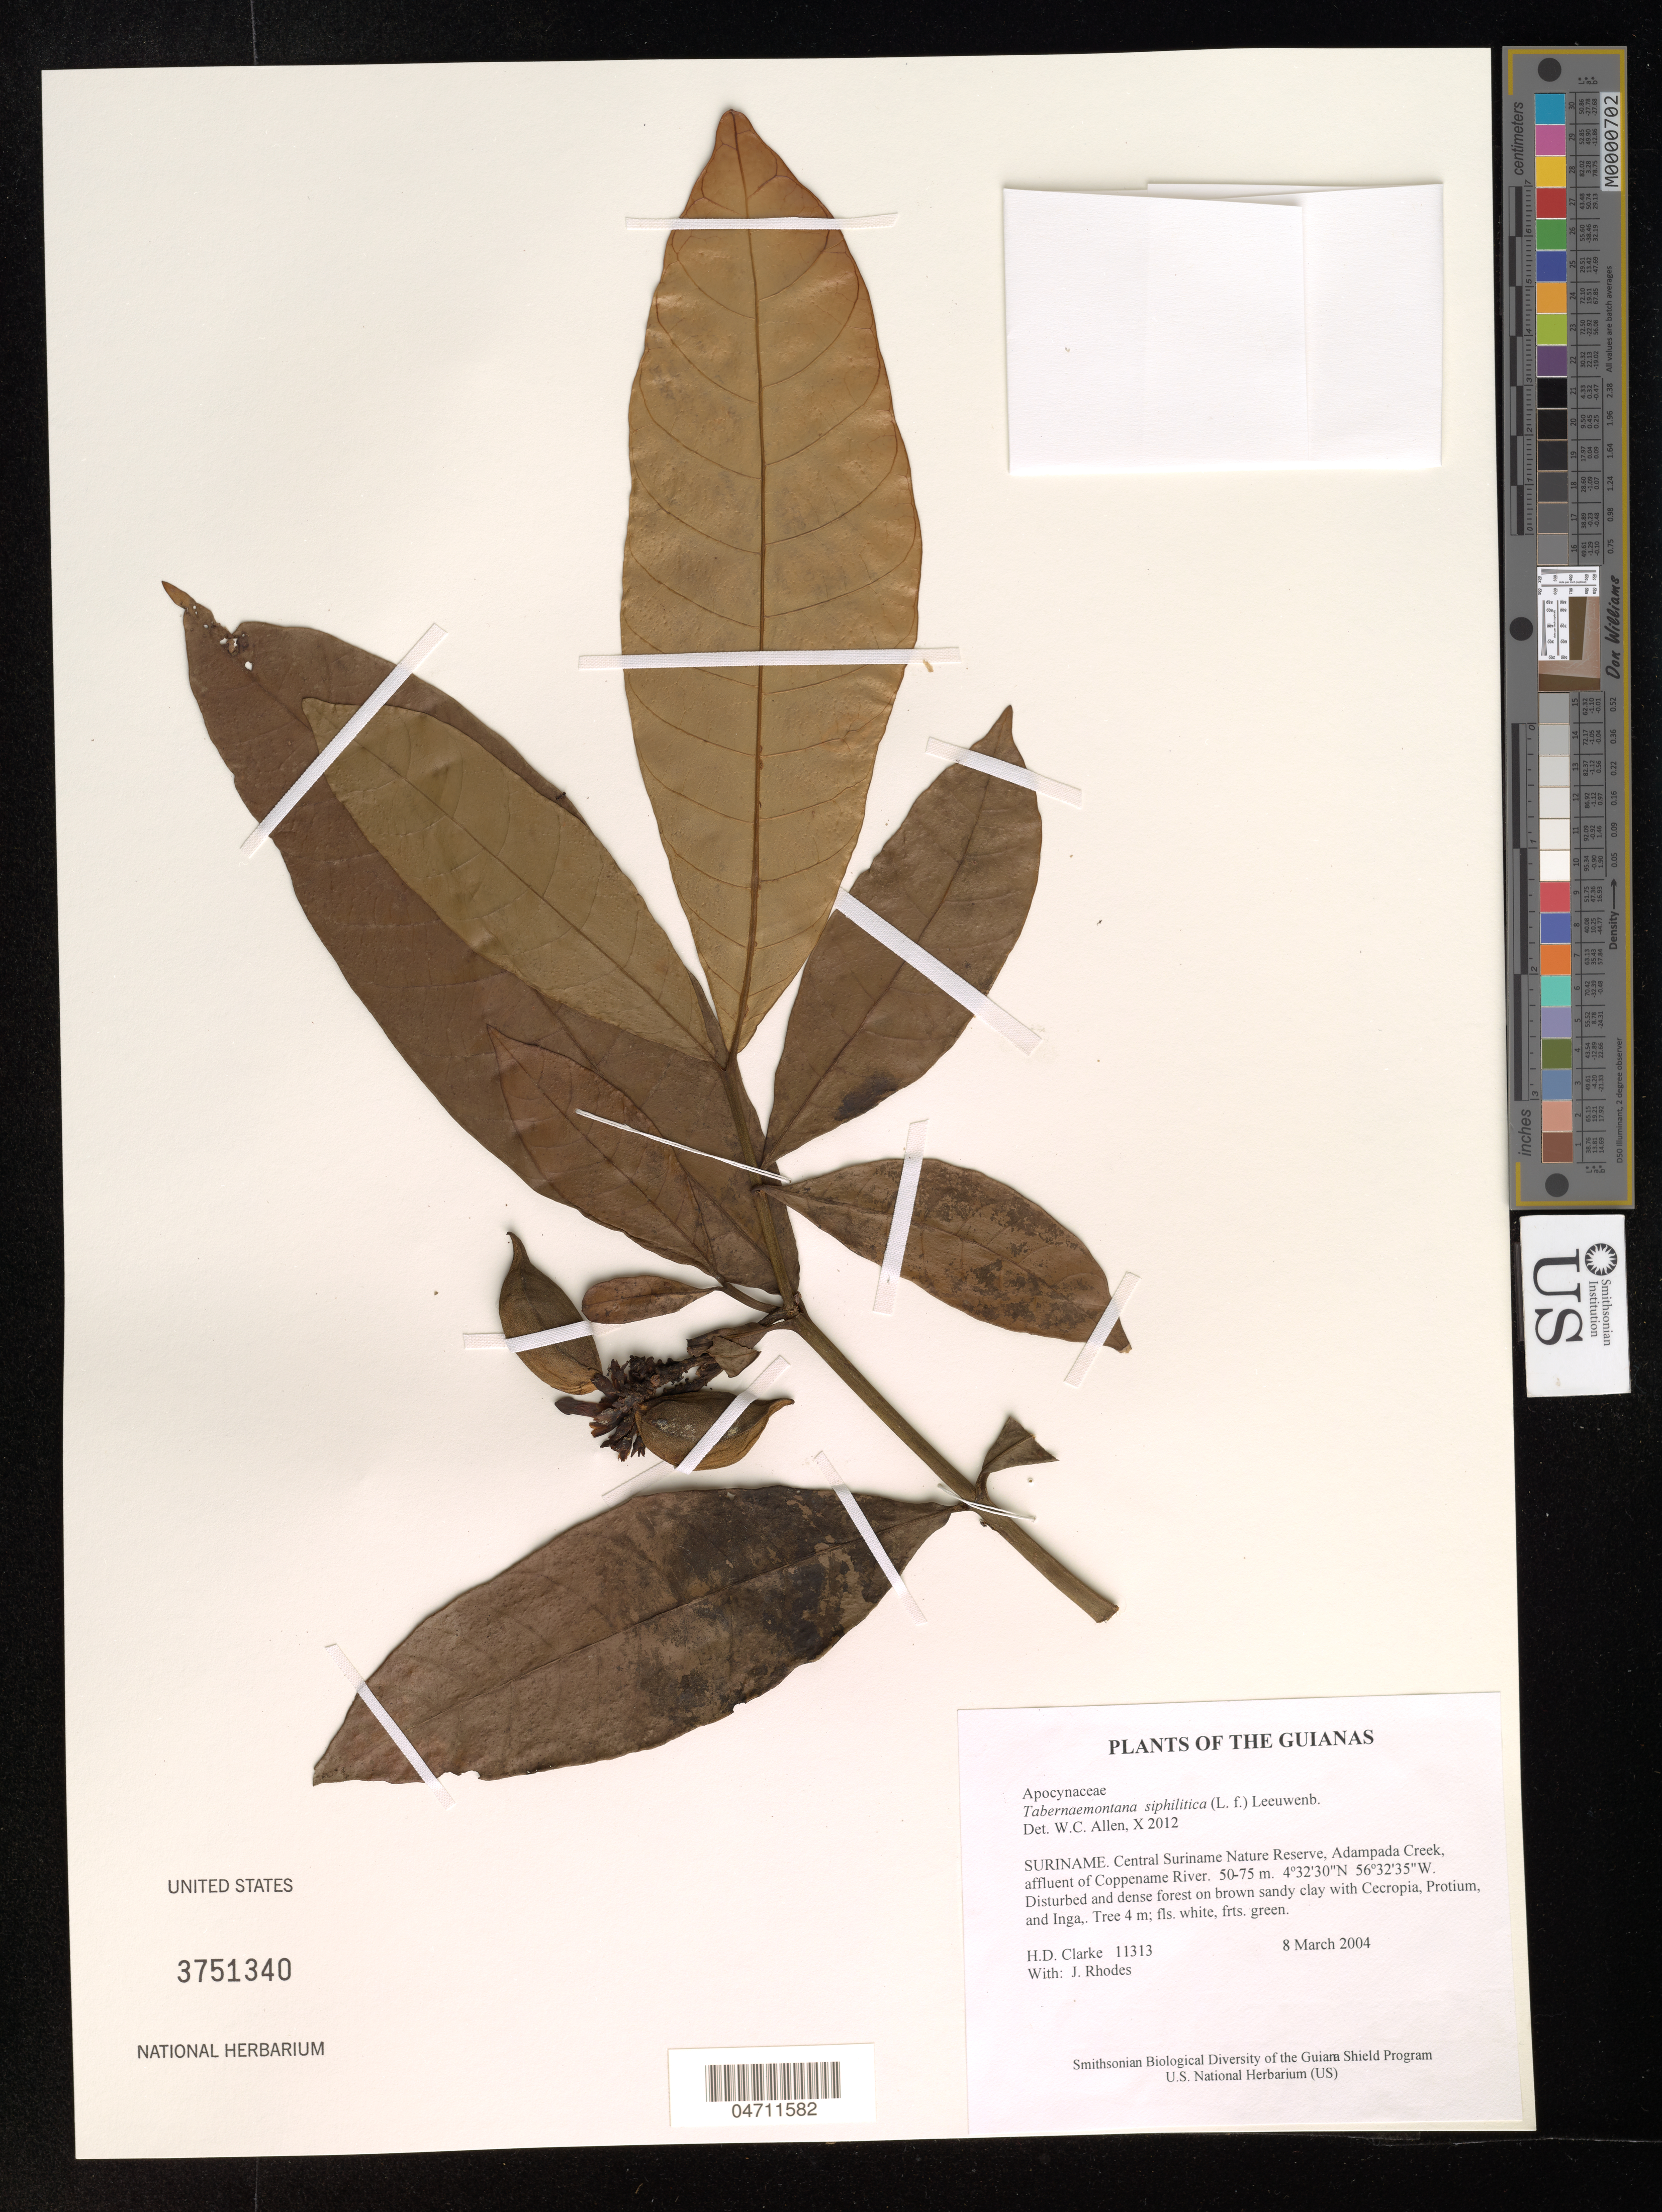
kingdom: Plantae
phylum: Tracheophyta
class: Magnoliopsida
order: Gentianales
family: Apocynaceae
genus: Tabernaemontana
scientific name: Tabernaemontana siphilitica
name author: (L. f.) Leeuwenb.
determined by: Rhodes, J.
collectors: H. D. Clarke & J. Rhodes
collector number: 11313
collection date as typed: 8 March 2004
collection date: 2004-03-08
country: Suriname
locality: Central Suriname Nature Reserve, Adampada Creek, affluent of Coppename River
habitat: Disturbed and dense forest on brown sandy clay with Cecropia, Protium, and Inga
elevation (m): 50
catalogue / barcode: US 3751340